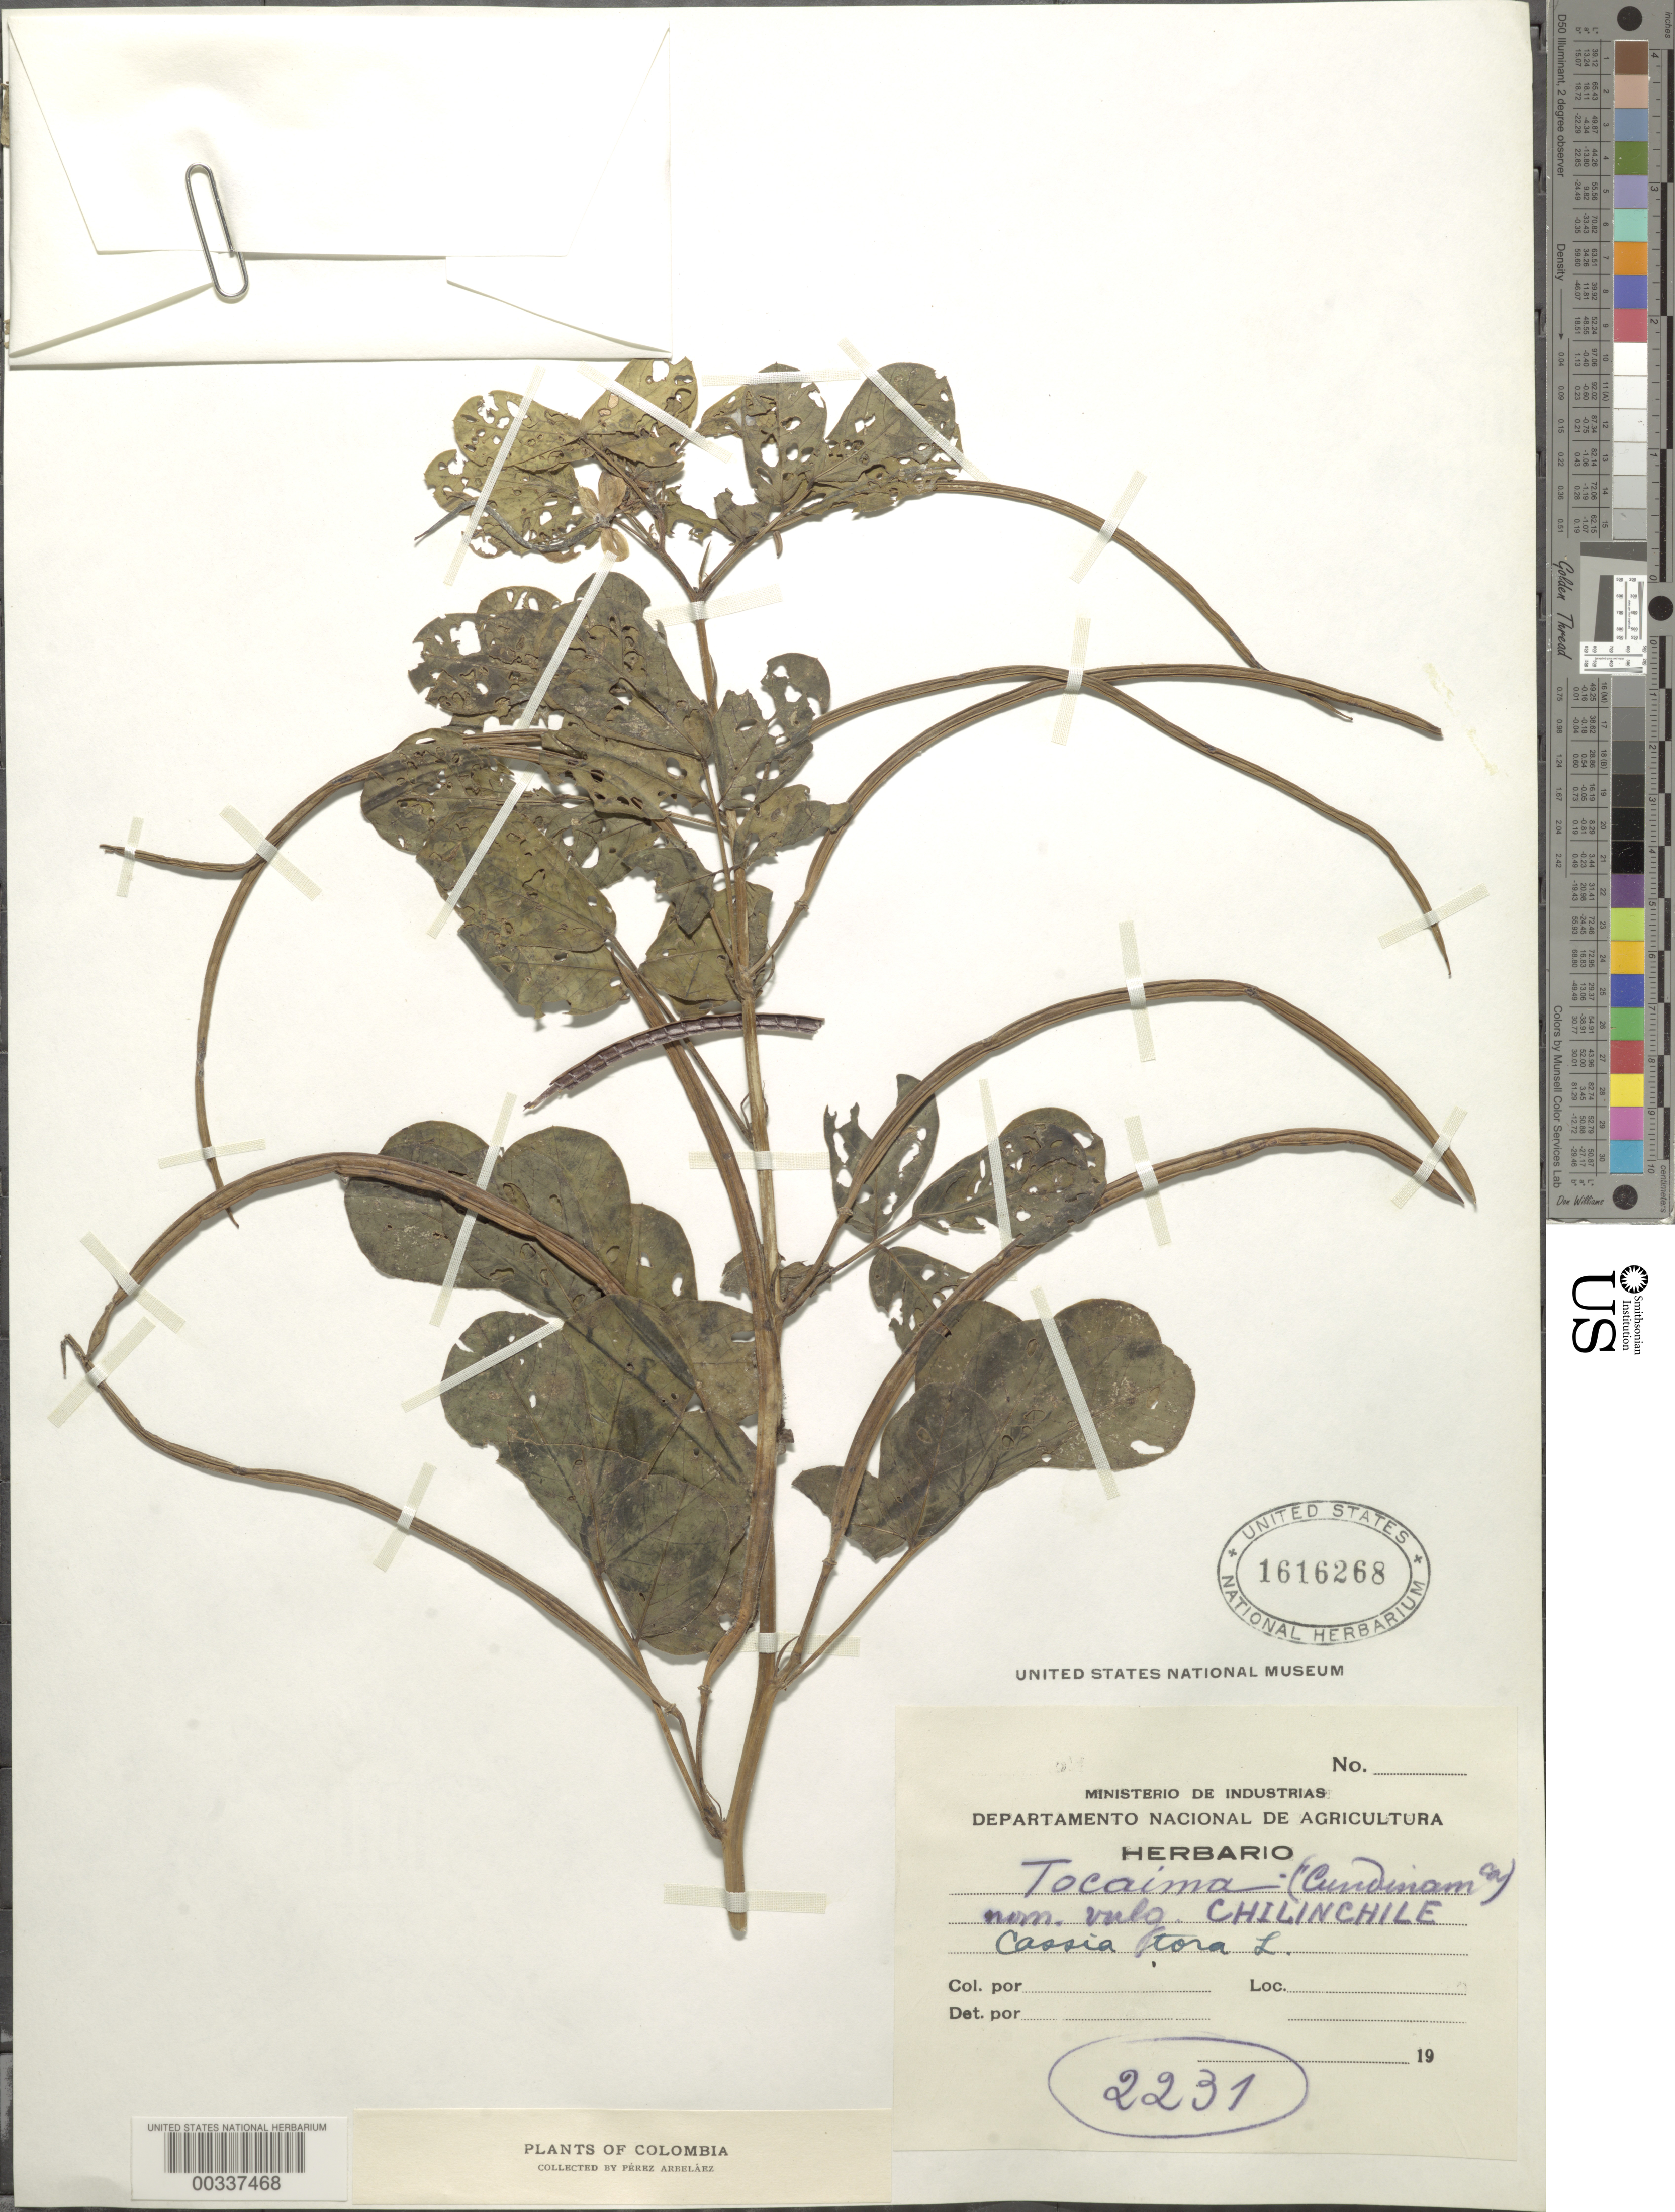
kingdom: Plantae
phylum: Tracheophyta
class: Magnoliopsida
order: Fabales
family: Fabaceae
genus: Senna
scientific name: Senna obtusifolia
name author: (L.) H.S. Irwin & Barneby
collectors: E. Pérez Arbeláez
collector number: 2231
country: Colombia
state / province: Cundinamarca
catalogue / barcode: US 1616268